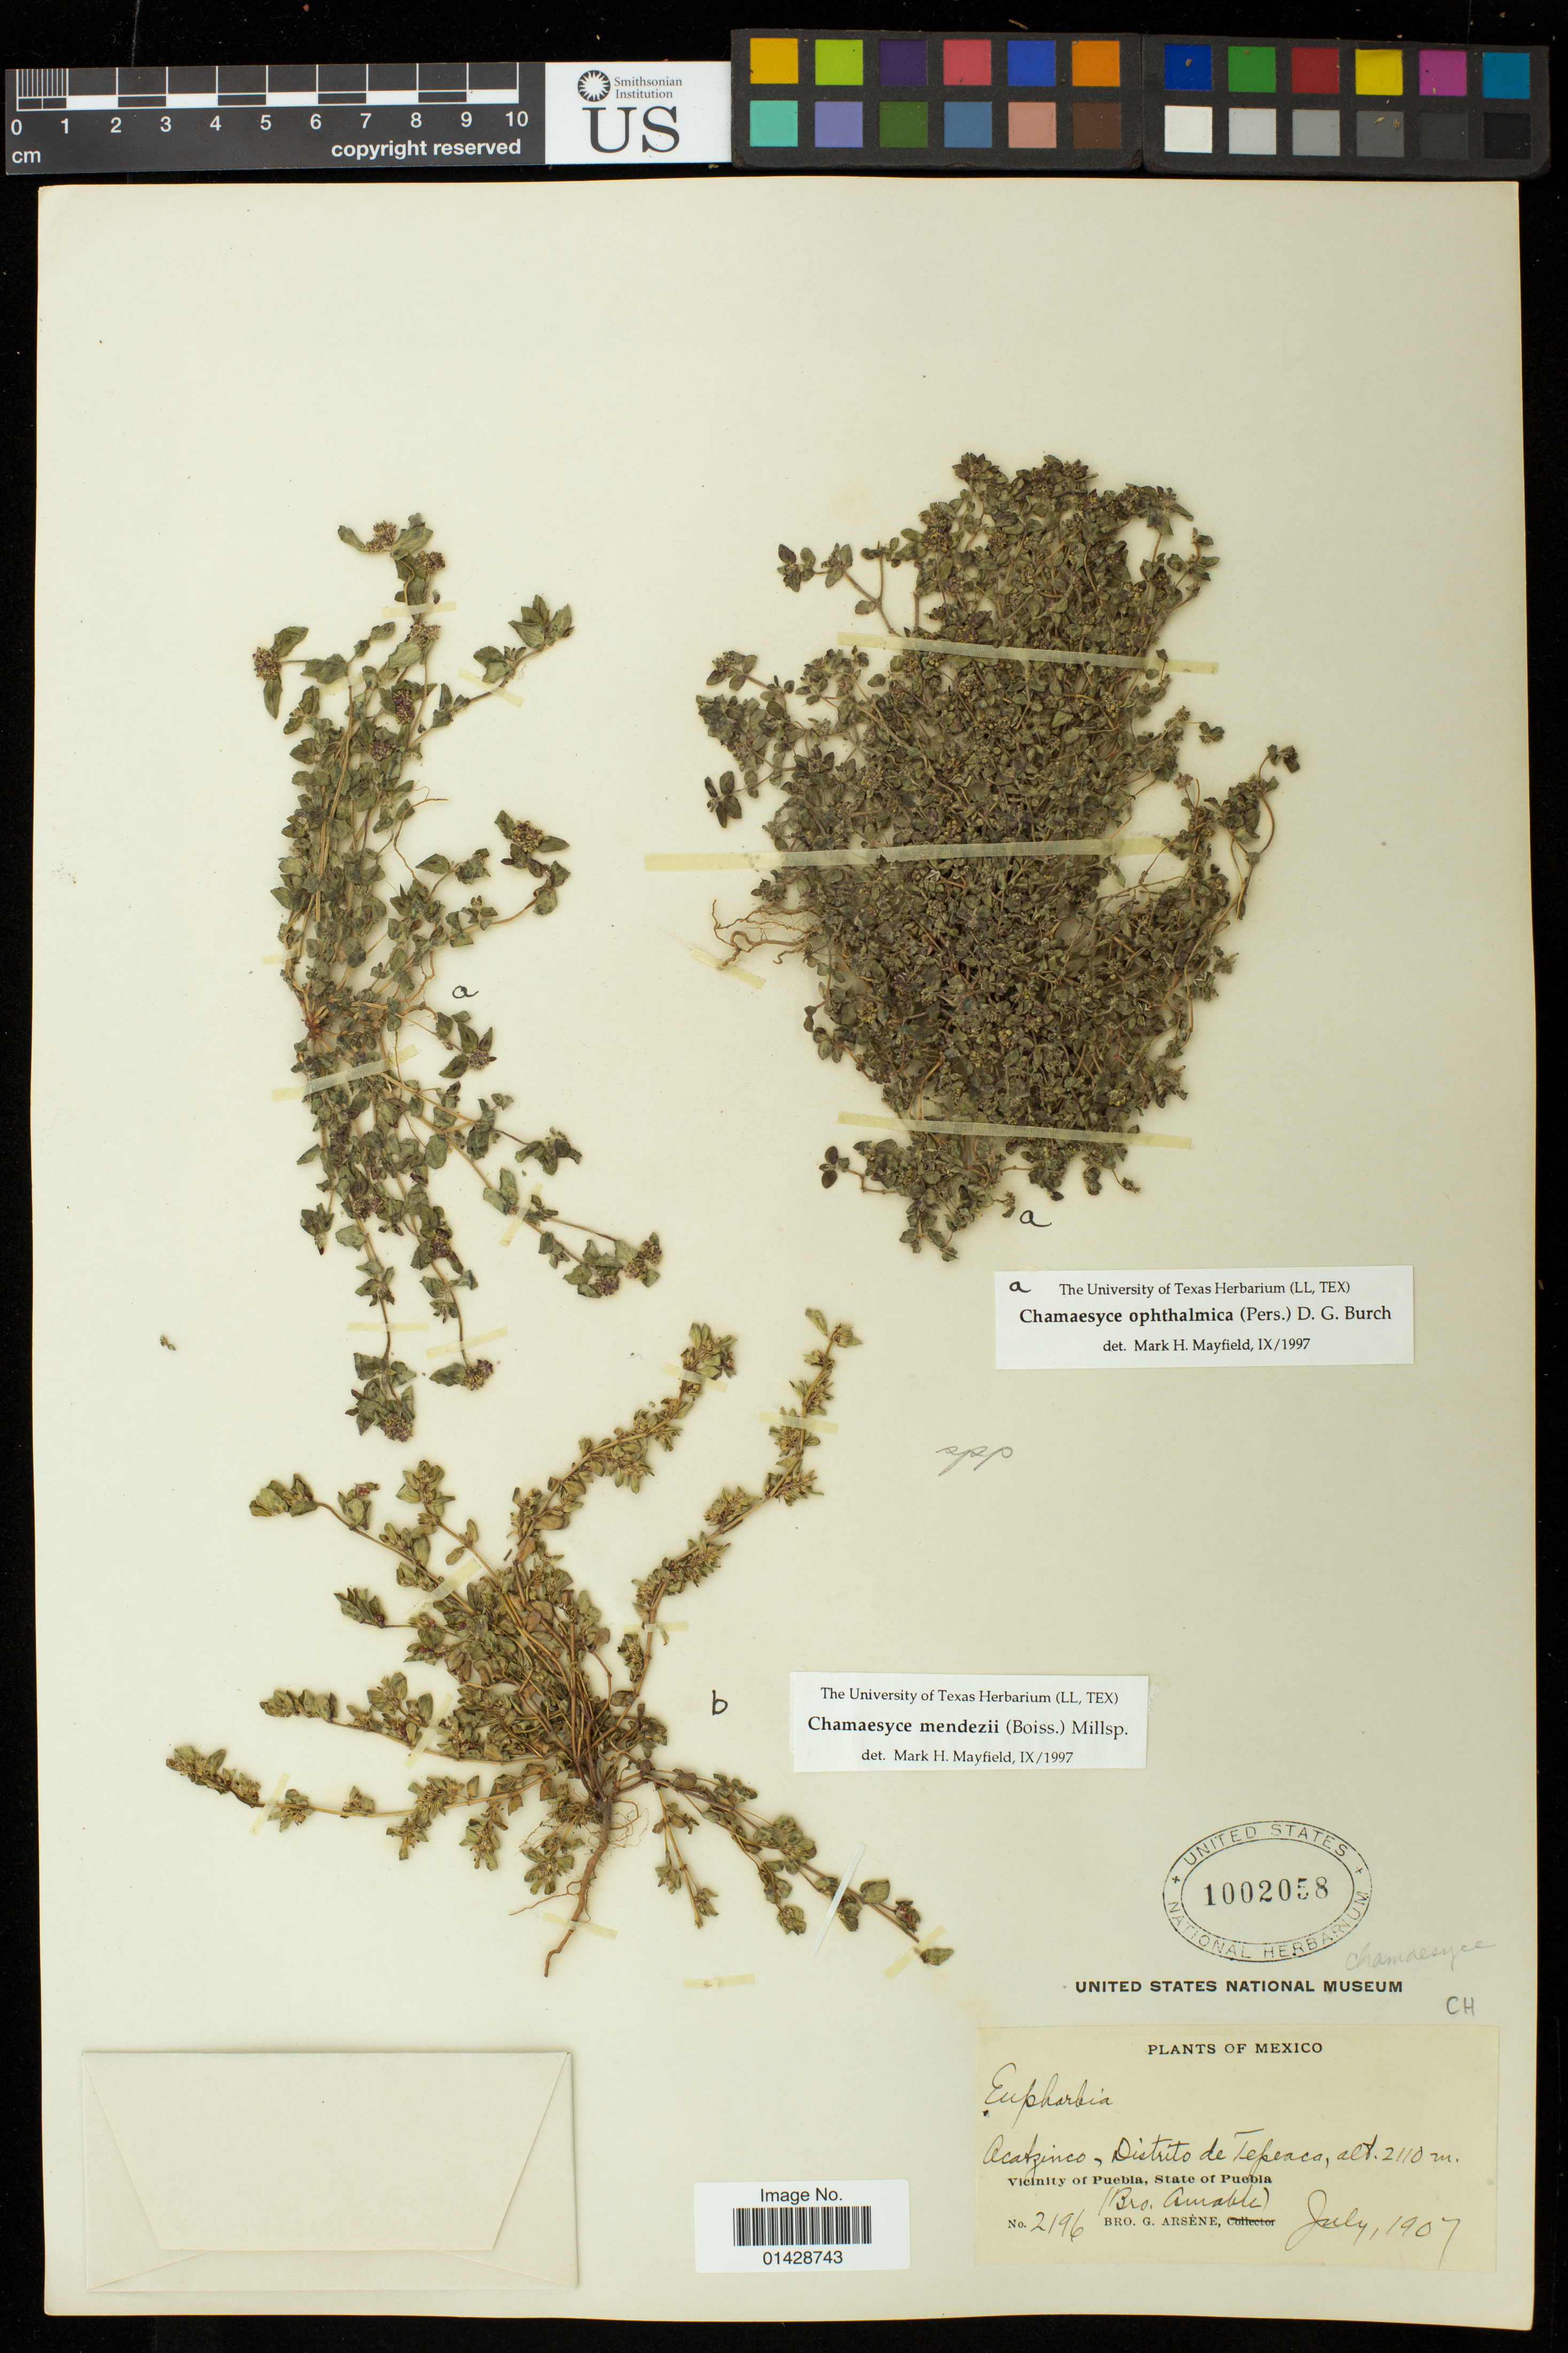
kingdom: Plantae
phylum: Tracheophyta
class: Magnoliopsida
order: Malpighiales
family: Euphorbiaceae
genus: Euphorbia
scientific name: Euphorbia mendezii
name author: Boiss.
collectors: B. Amable & Bro. G. Arsène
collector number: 2196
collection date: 1907-07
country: Mexico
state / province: Puebla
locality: Acatzinco, Distrito de Tepeaca; Vicinity of Puebla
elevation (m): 2110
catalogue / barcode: US 1002058